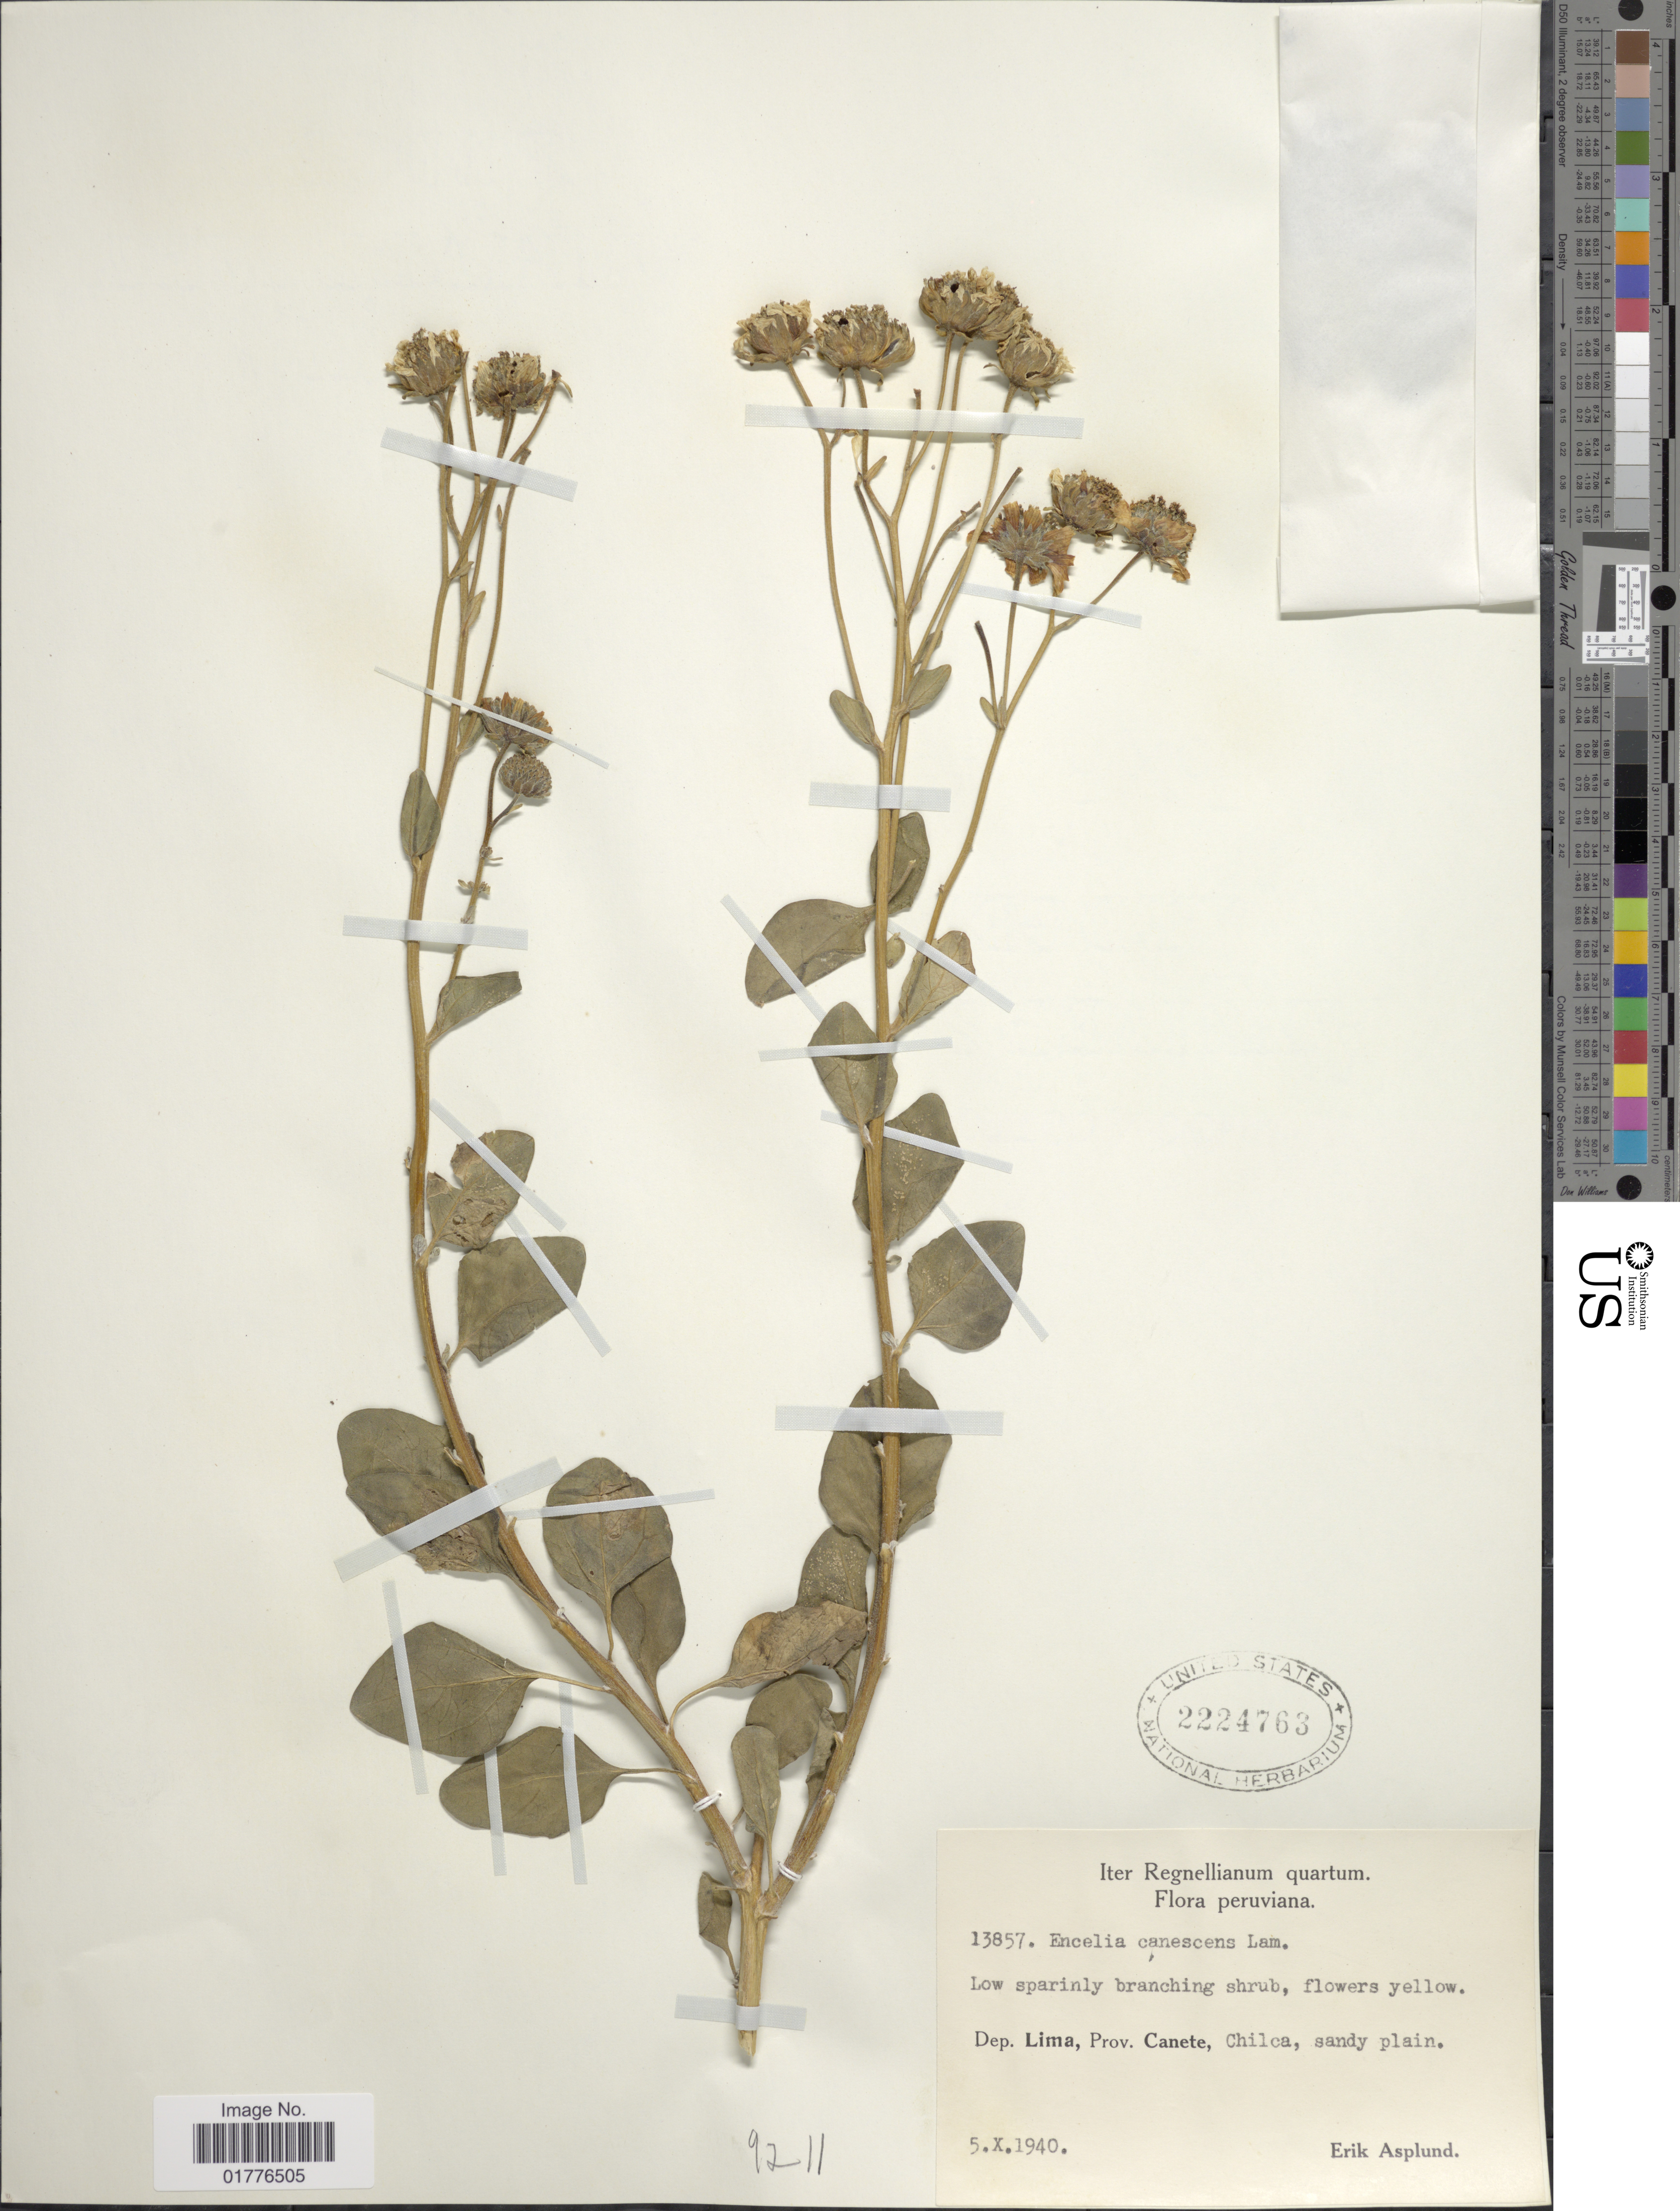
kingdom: Plantae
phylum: Tracheophyta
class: Magnoliopsida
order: Asterales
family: Asteraceae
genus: Encelia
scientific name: Encelia canescens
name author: Lam.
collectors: E. Asplund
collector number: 13857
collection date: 1940-10-05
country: Peru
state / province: Lima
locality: Prov. Canete, Chilca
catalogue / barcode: US 2224763